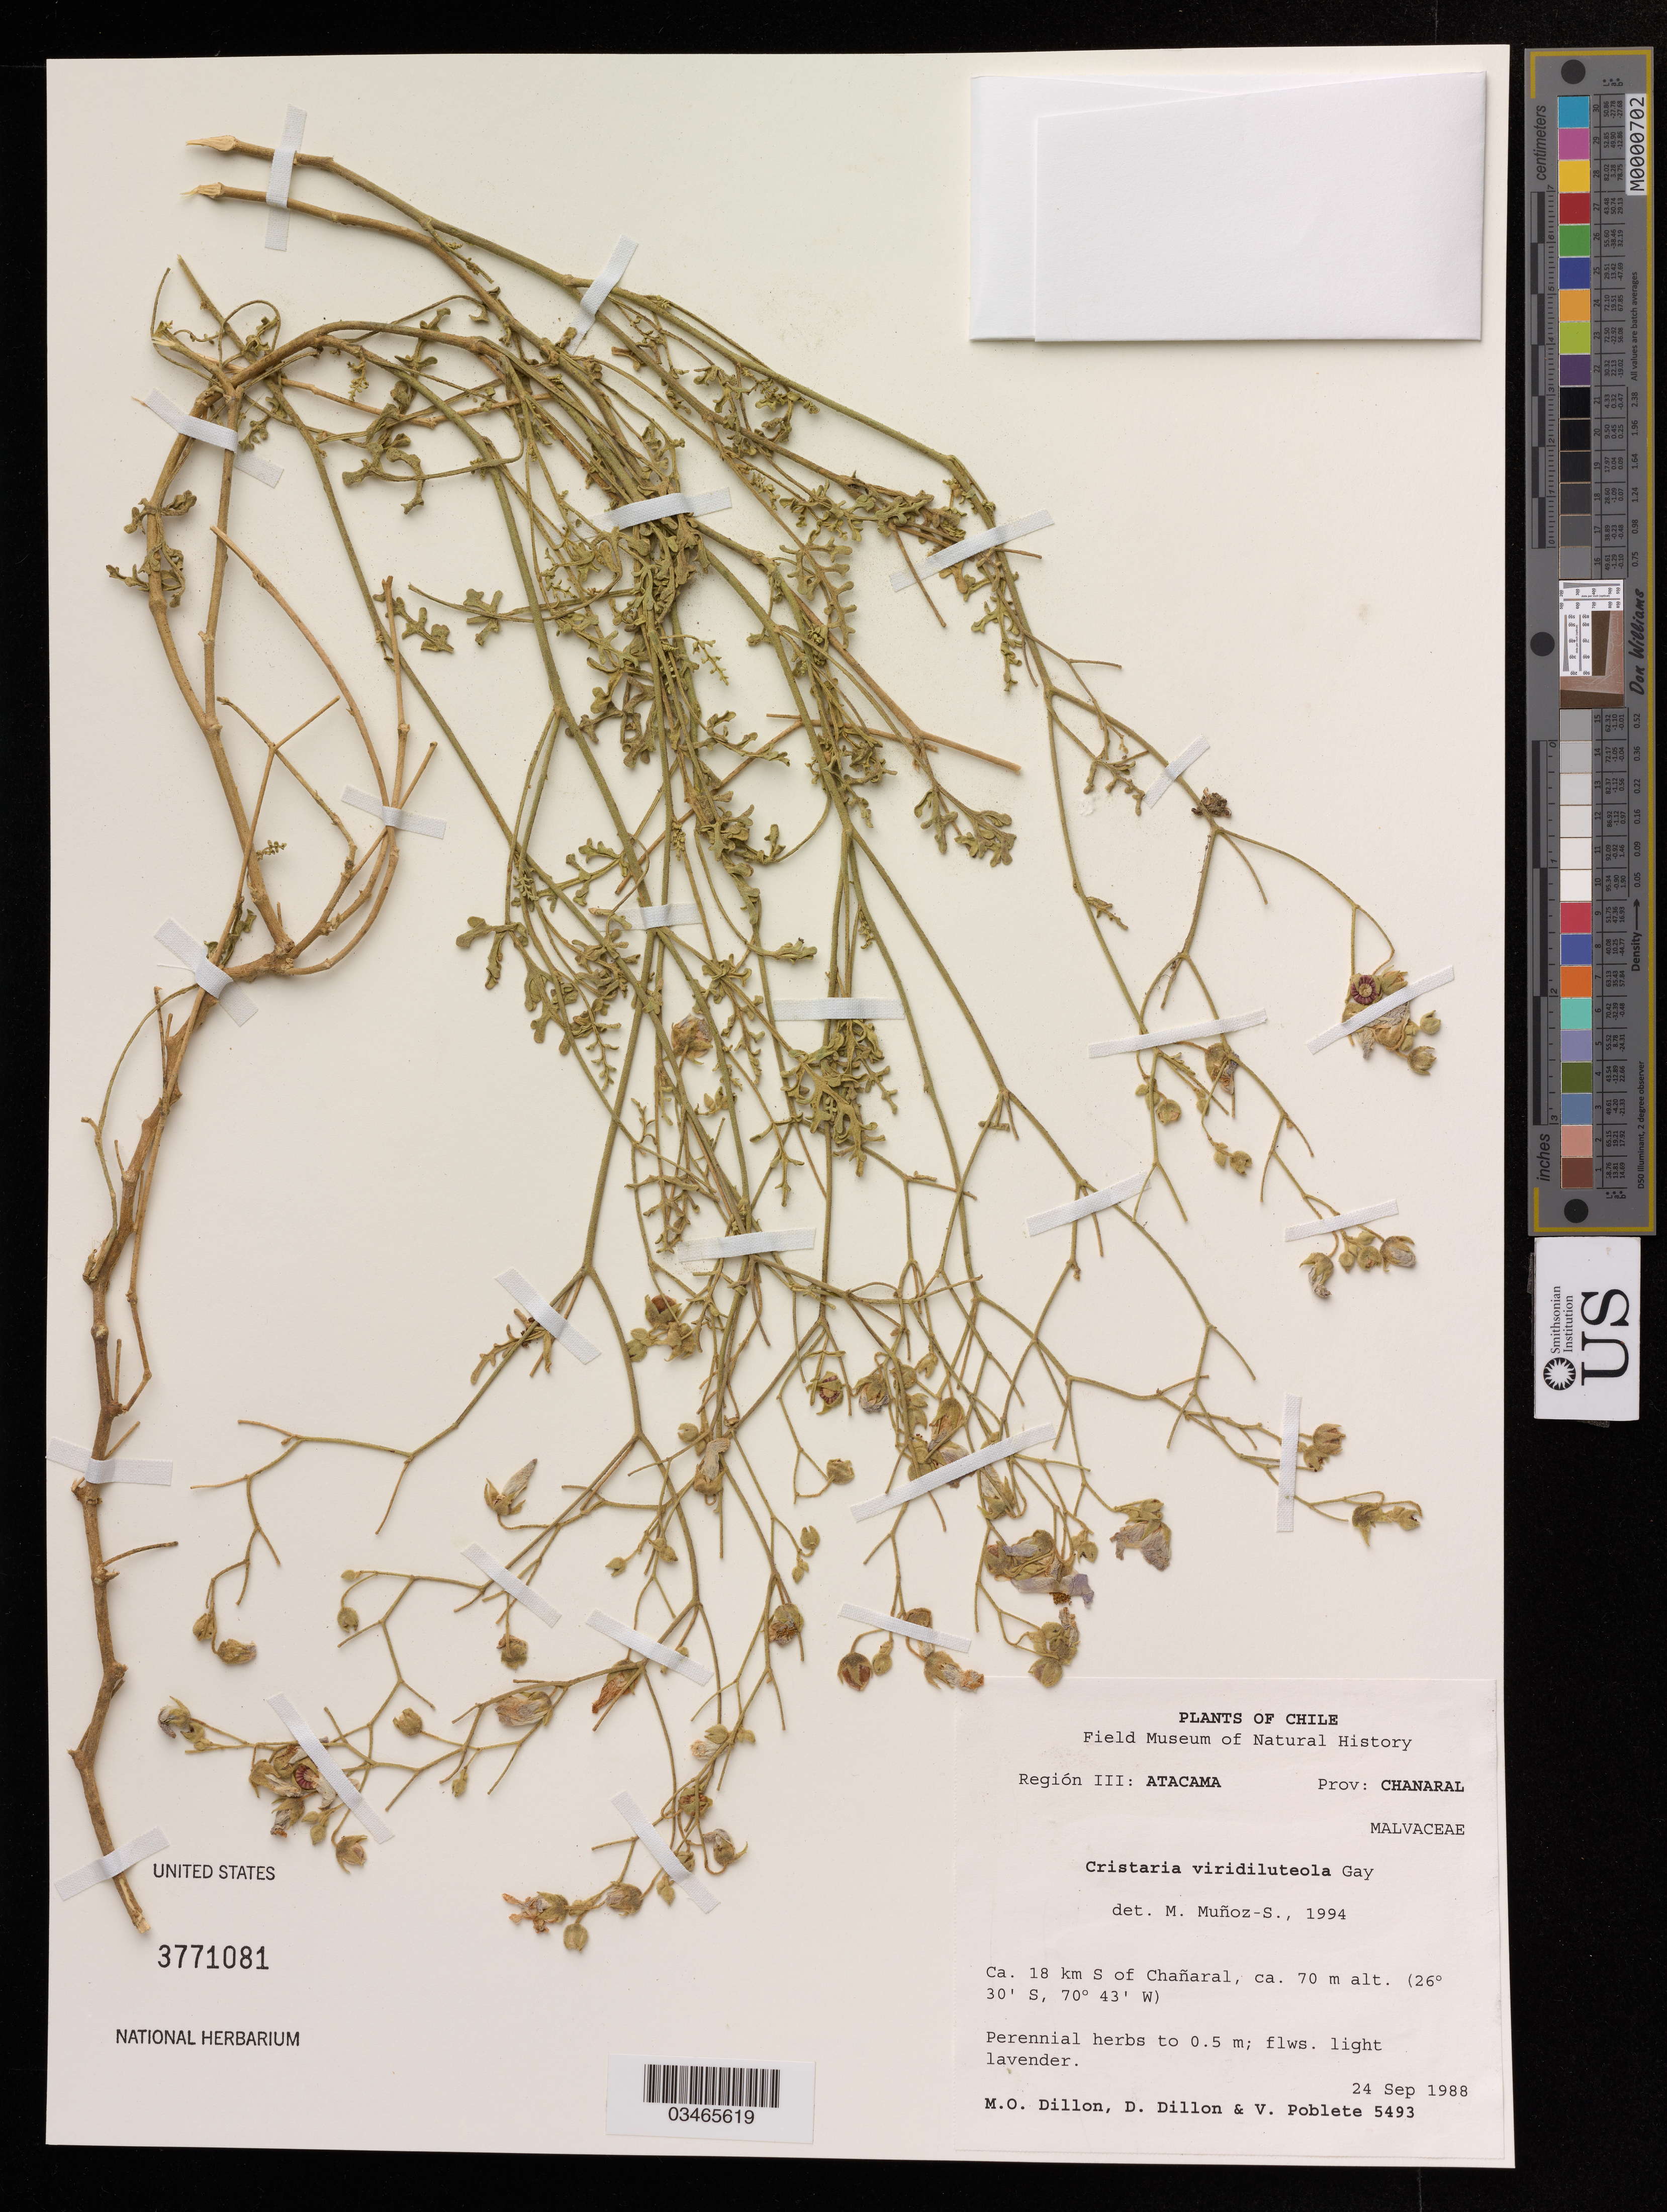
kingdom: Plantae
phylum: Tracheophyta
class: Magnoliopsida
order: Malvales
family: Malvaceae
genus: Cristaria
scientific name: Cristaria viridiluteola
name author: Gay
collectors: M. O. Dillon, D. Dillon & V. Poblete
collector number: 5493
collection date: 1988-09-24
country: Chile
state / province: Atacama (III)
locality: Prov: Chanaral, Ca. 18 km S of Chañaral.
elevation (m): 70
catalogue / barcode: US 3771081